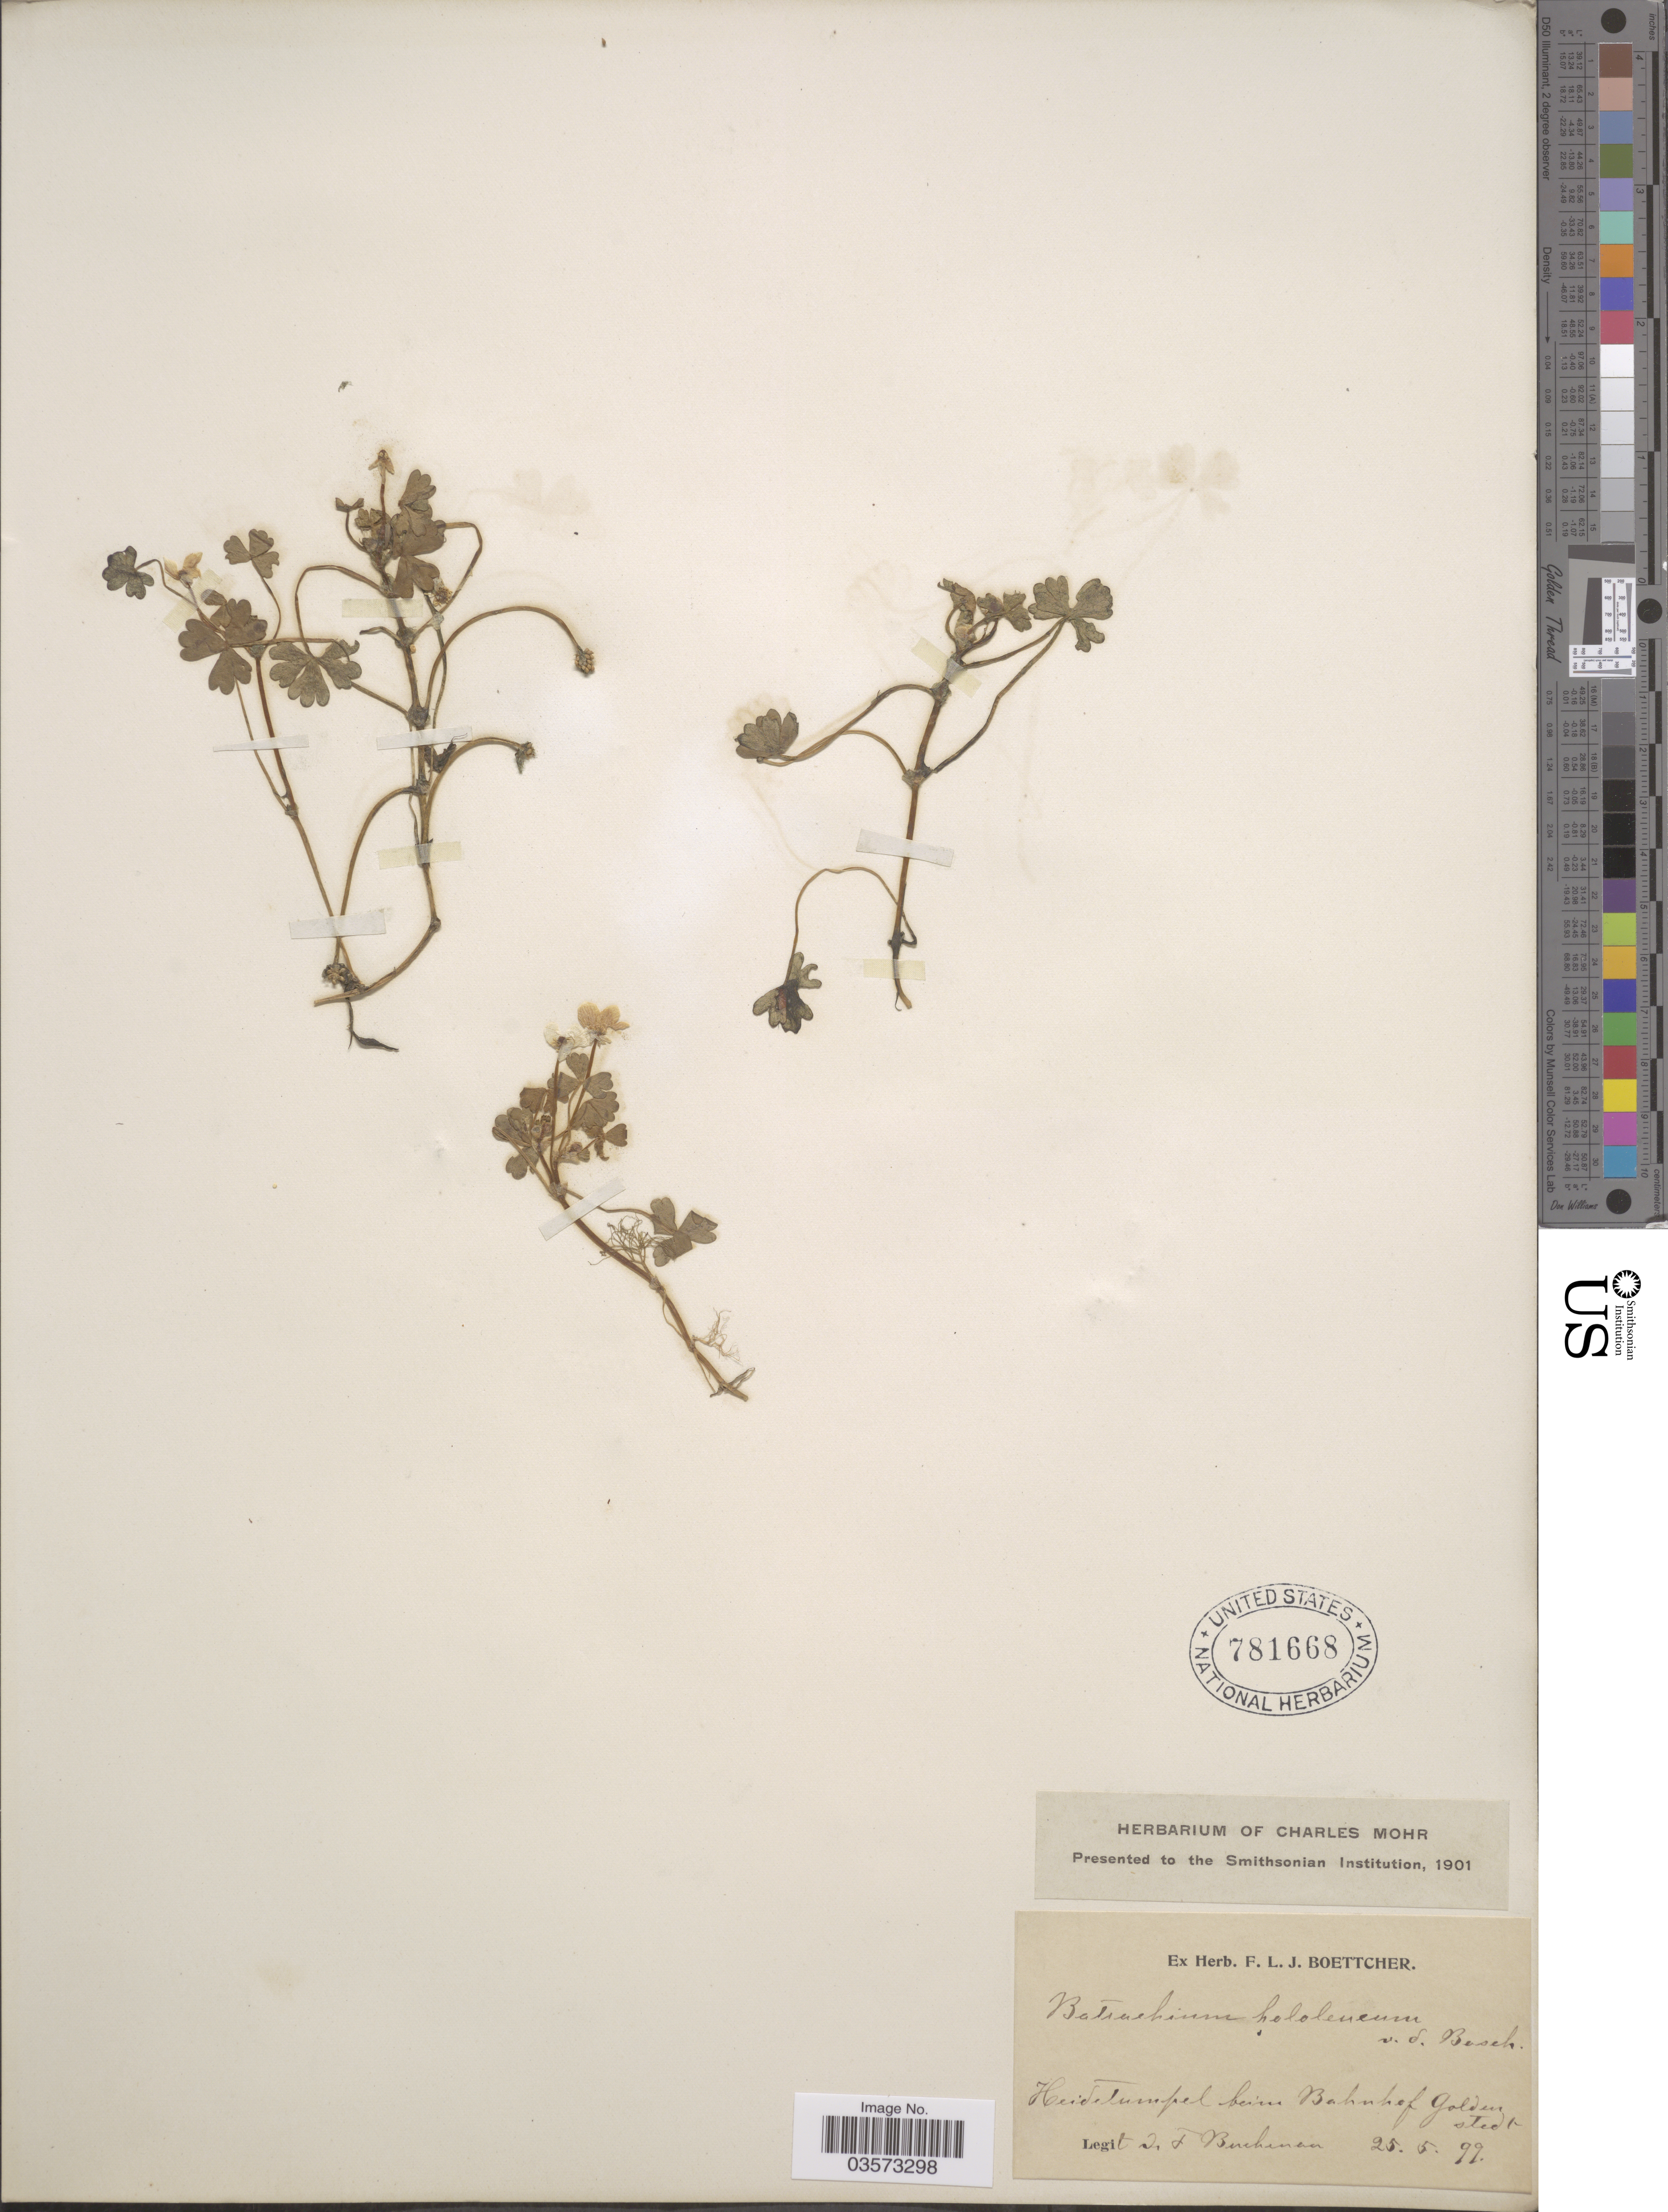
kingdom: Plantae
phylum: Tracheophyta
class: Magnoliopsida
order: Ranunculales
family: Ranunculaceae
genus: Ranunculus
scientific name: Ranunculus hololeucus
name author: Lloyd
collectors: F. Buchenau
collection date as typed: Transcribed d/m/y: 25/5/99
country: Germany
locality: Heidetumpel beim Bahnhof Goldenstedt.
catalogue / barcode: US 781668